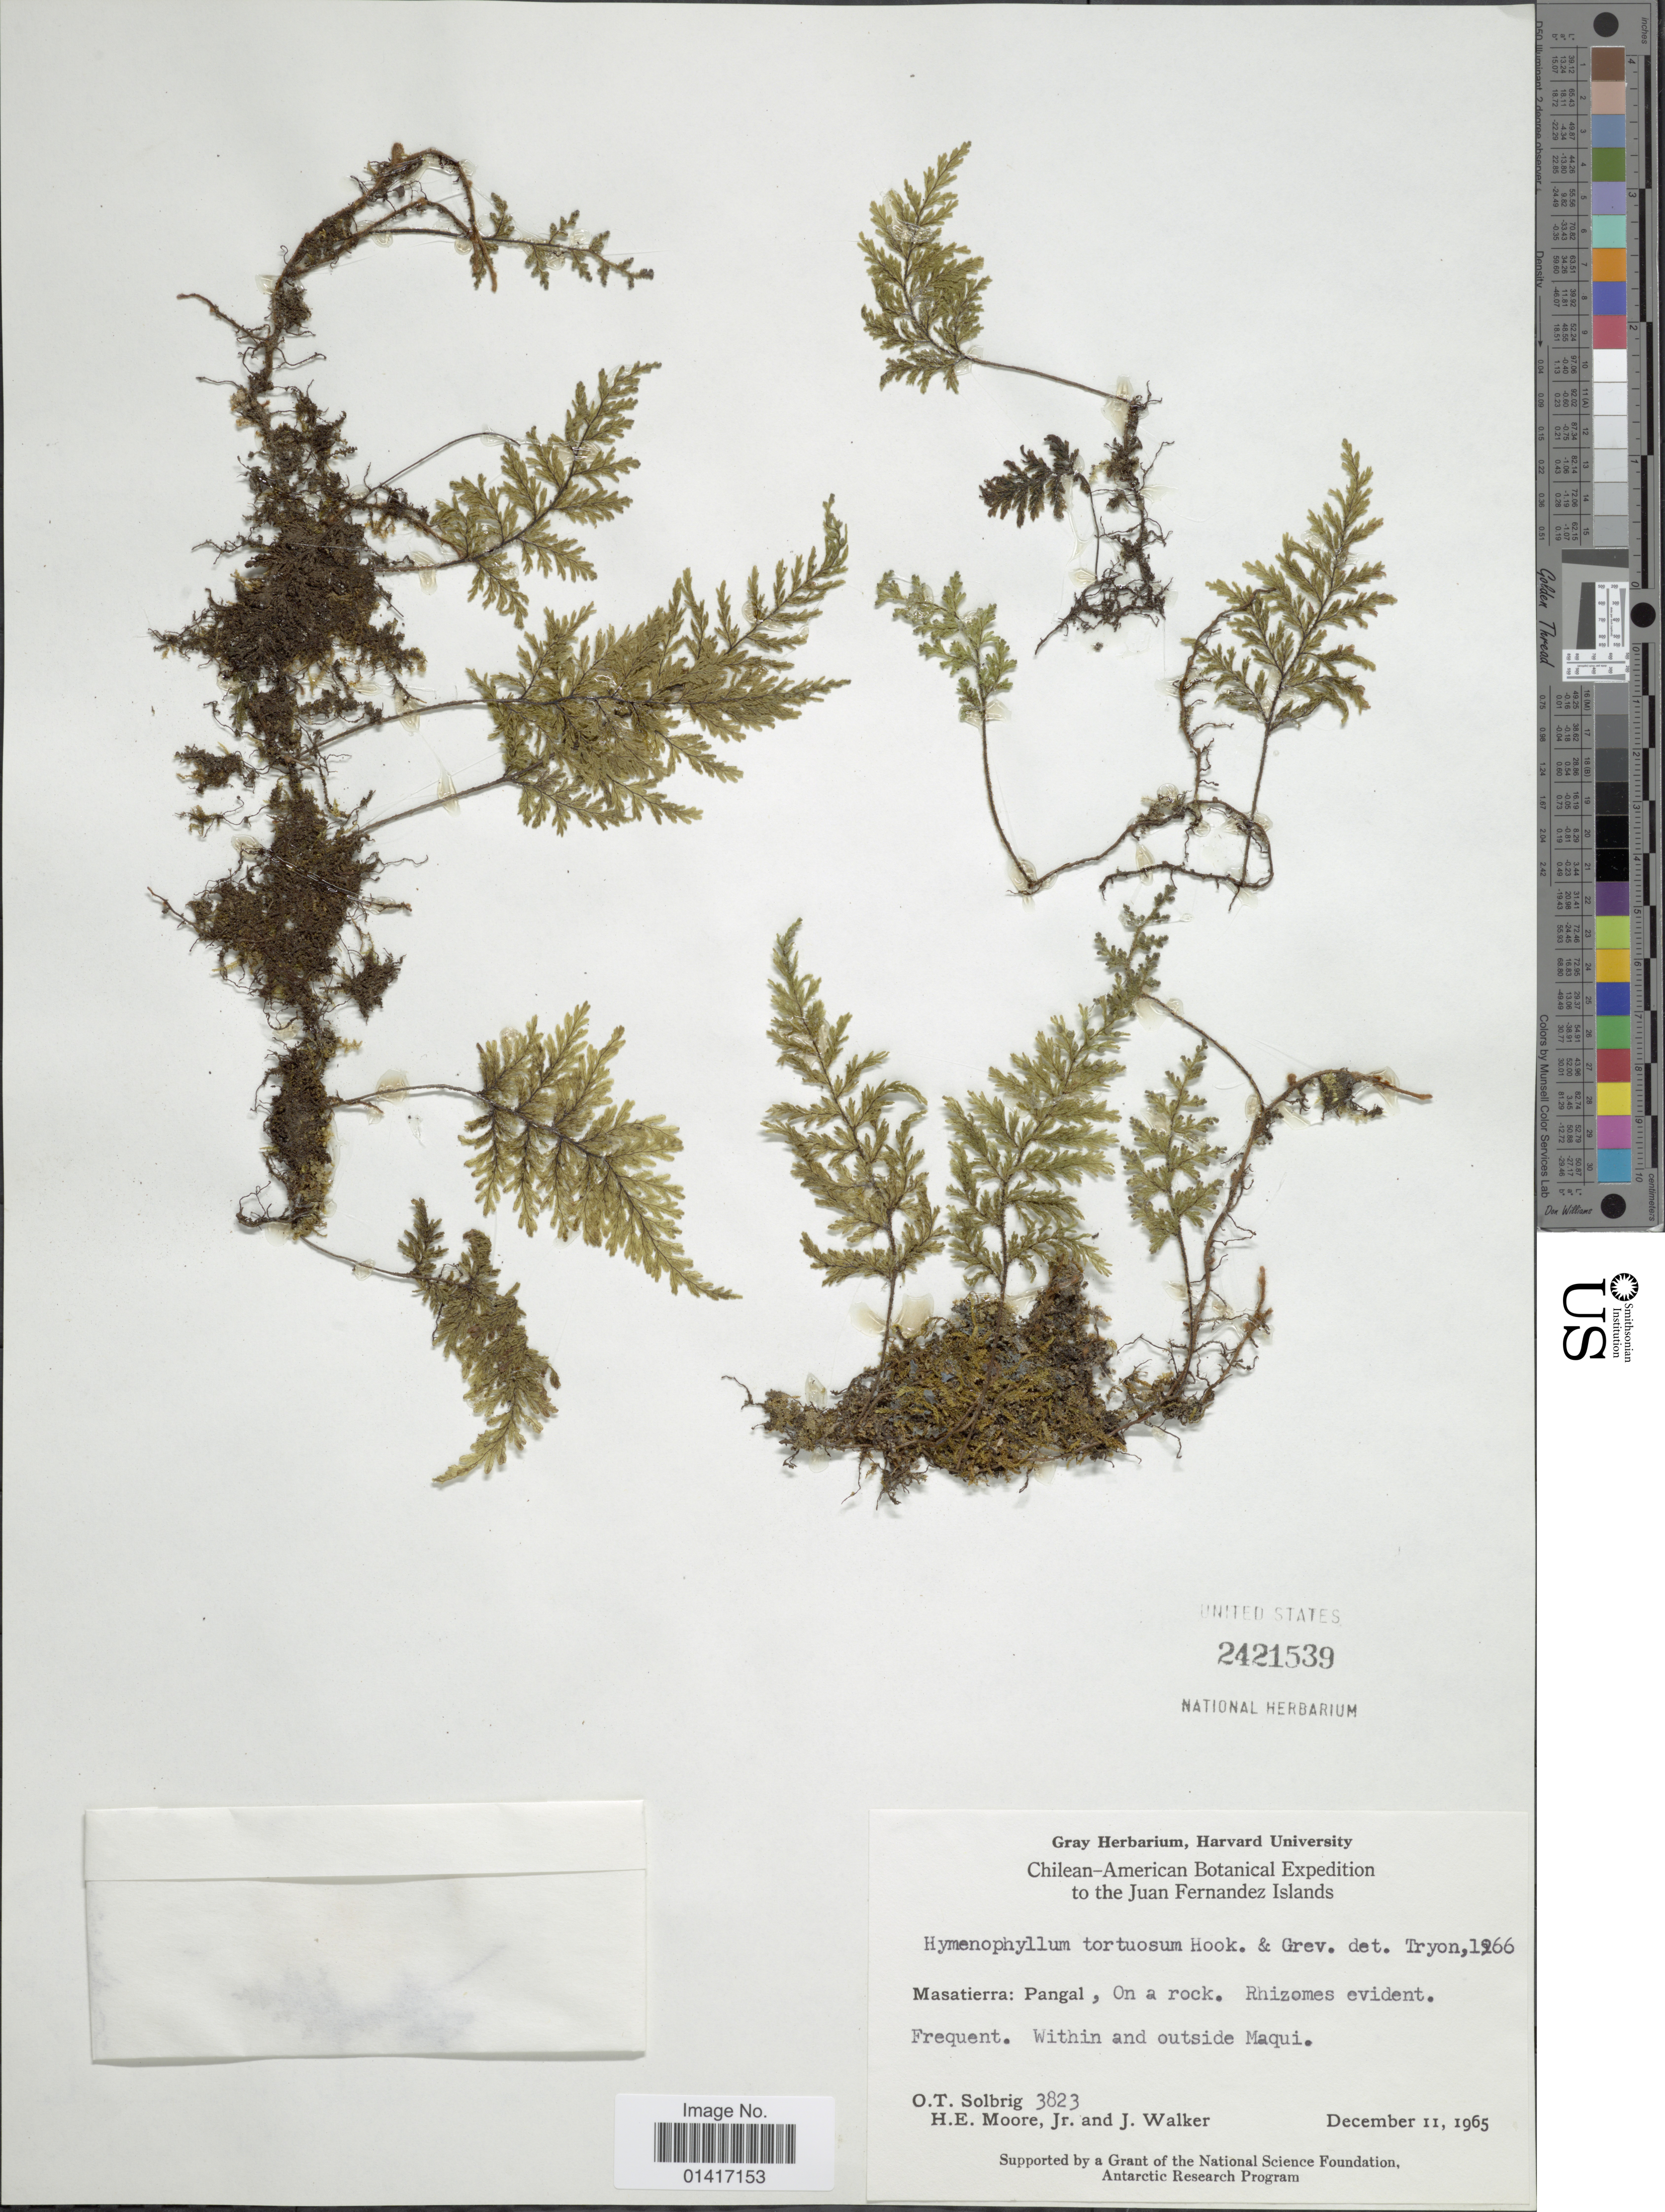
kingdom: Plantae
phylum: Tracheophyta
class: Polypodiopsida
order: Hymenophyllales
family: Hymenophyllaceae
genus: Hymenophyllum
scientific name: Hymenophyllum tortuosum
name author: Hook. & Grev.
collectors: O. T. Solbrig, H. Moore & J. Walker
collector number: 3823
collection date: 1965-12-11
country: Chile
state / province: Valparaíso (V)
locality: Juan Fernandez Islands, Masatierra: Pangal, On a rock, Rhizomes evident, Within and outside Maqui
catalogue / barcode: US 2421539